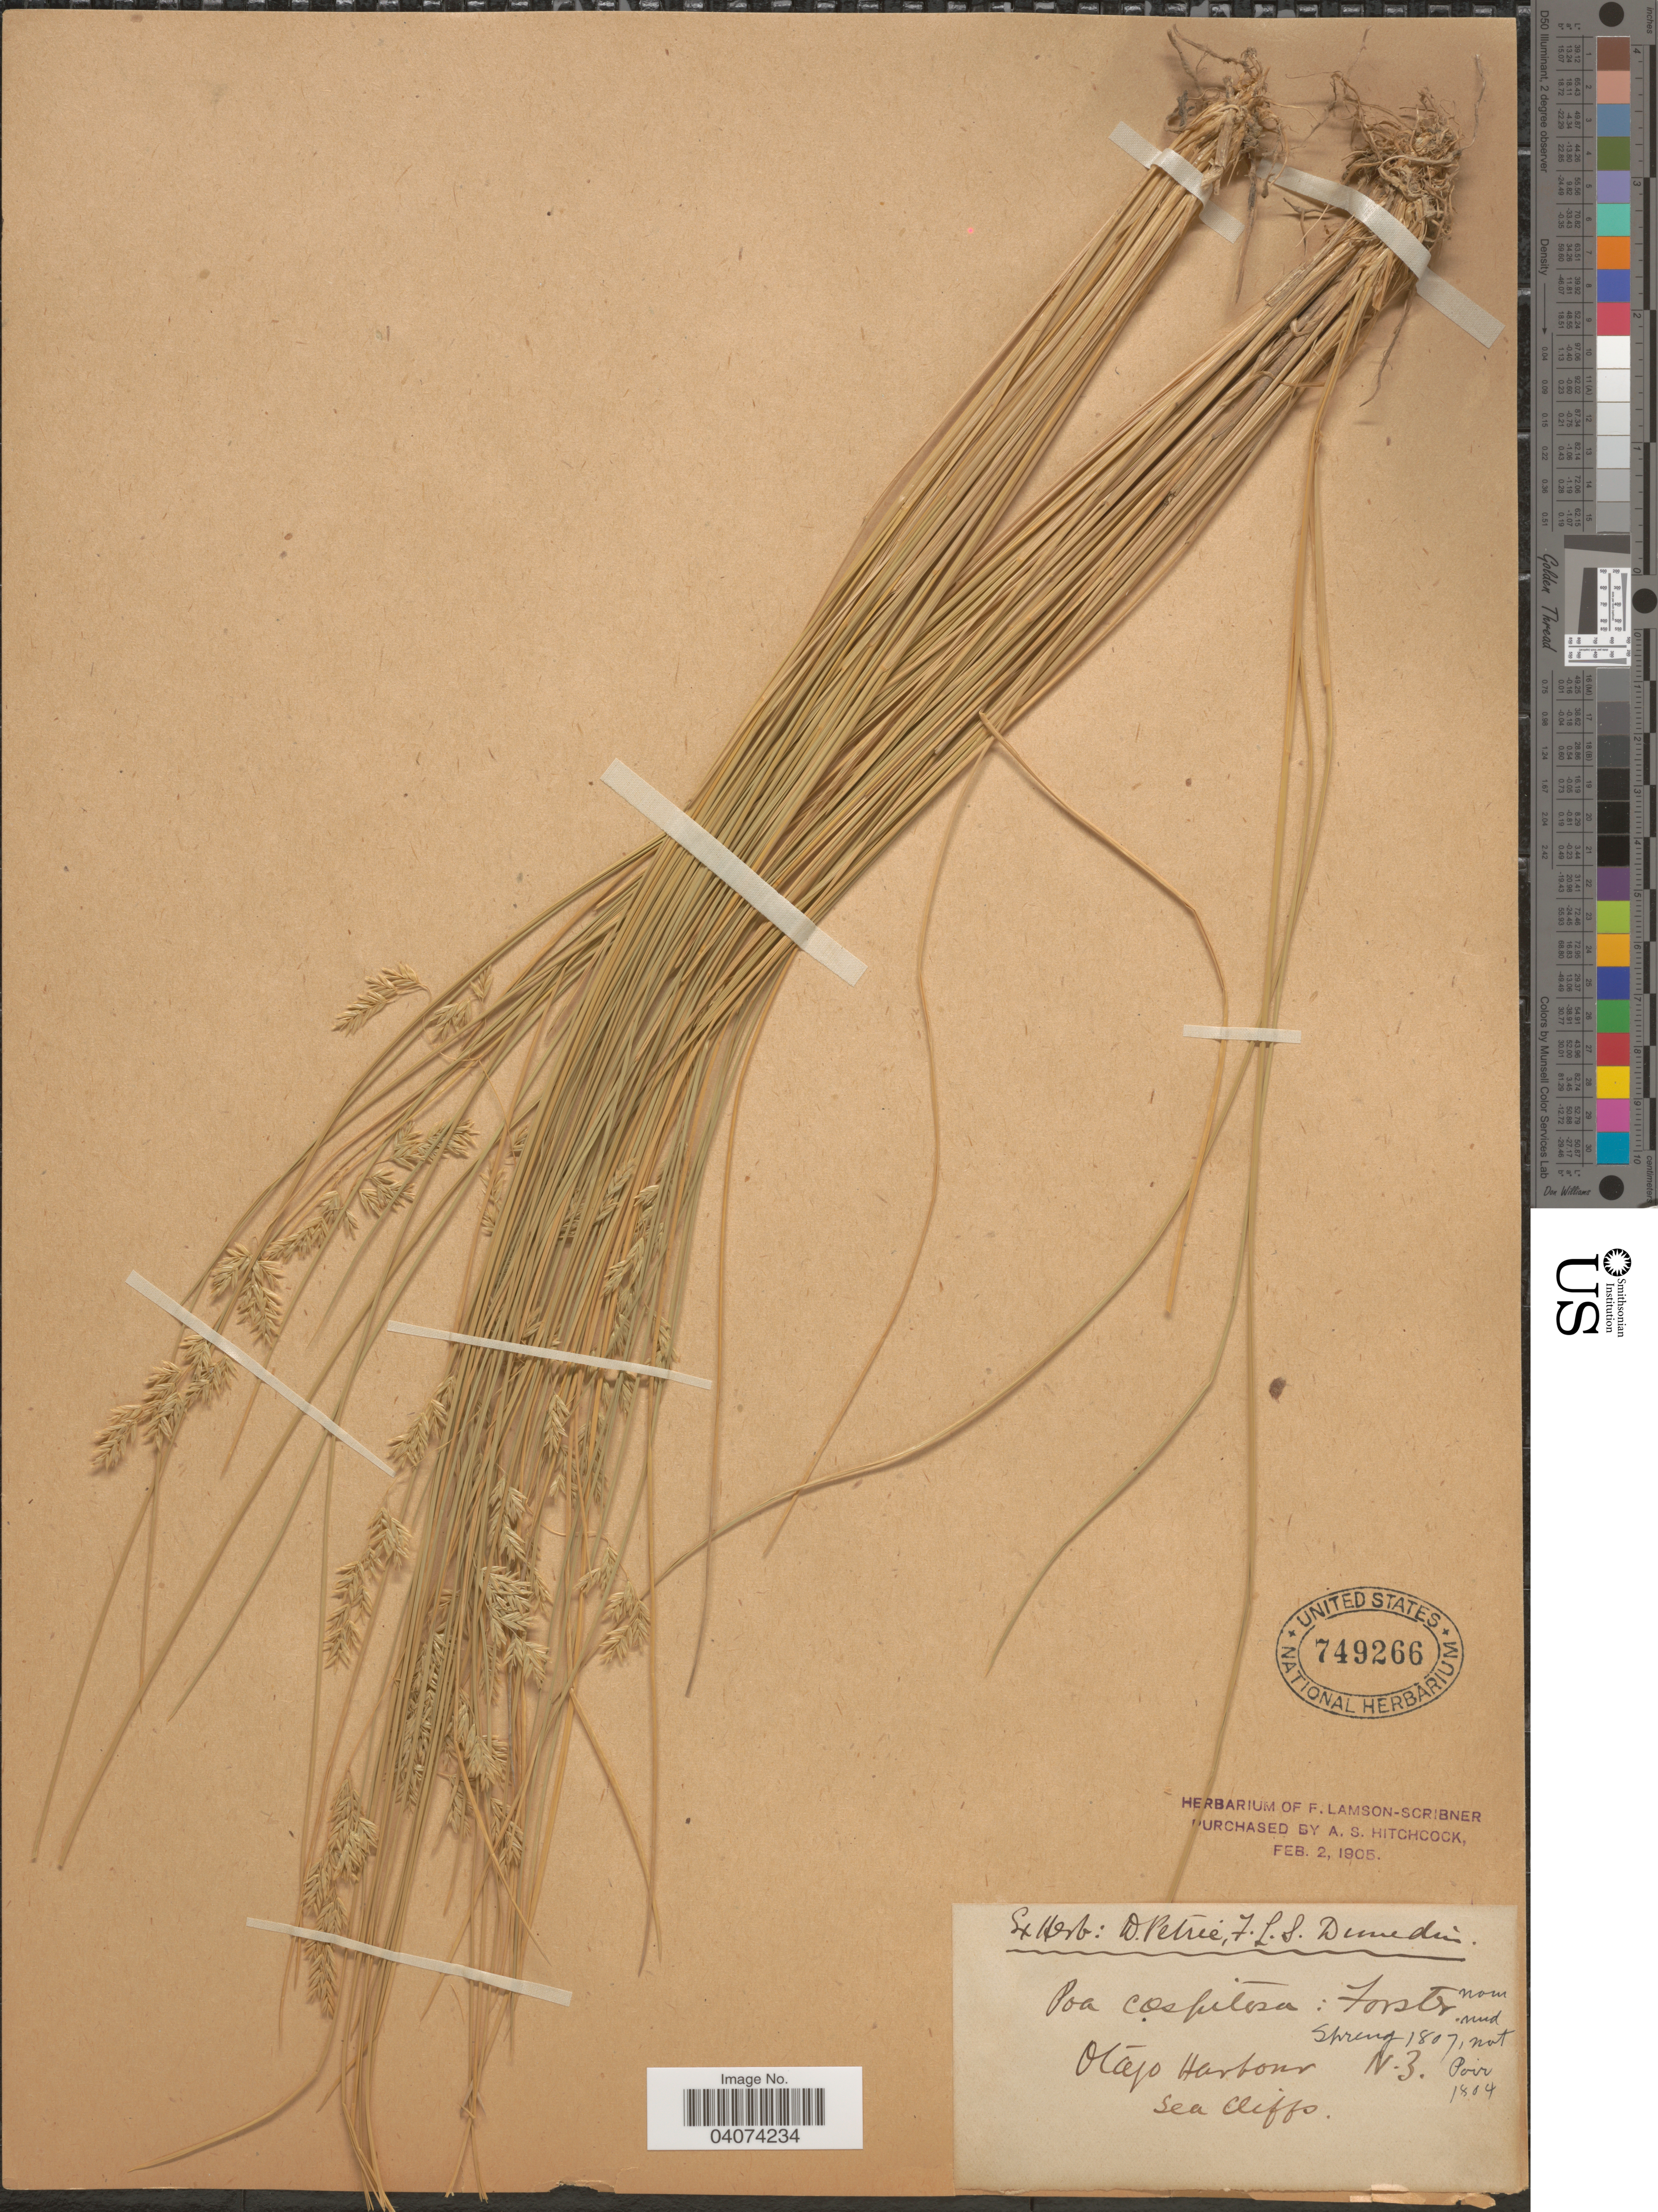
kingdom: Plantae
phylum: Tracheophyta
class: Liliopsida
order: Poales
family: Poaceae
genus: Poa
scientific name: Poa cita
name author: Edgar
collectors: Ex Herb D. Petrie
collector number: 3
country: New Zealand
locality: Otago Harbour.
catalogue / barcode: US 749266